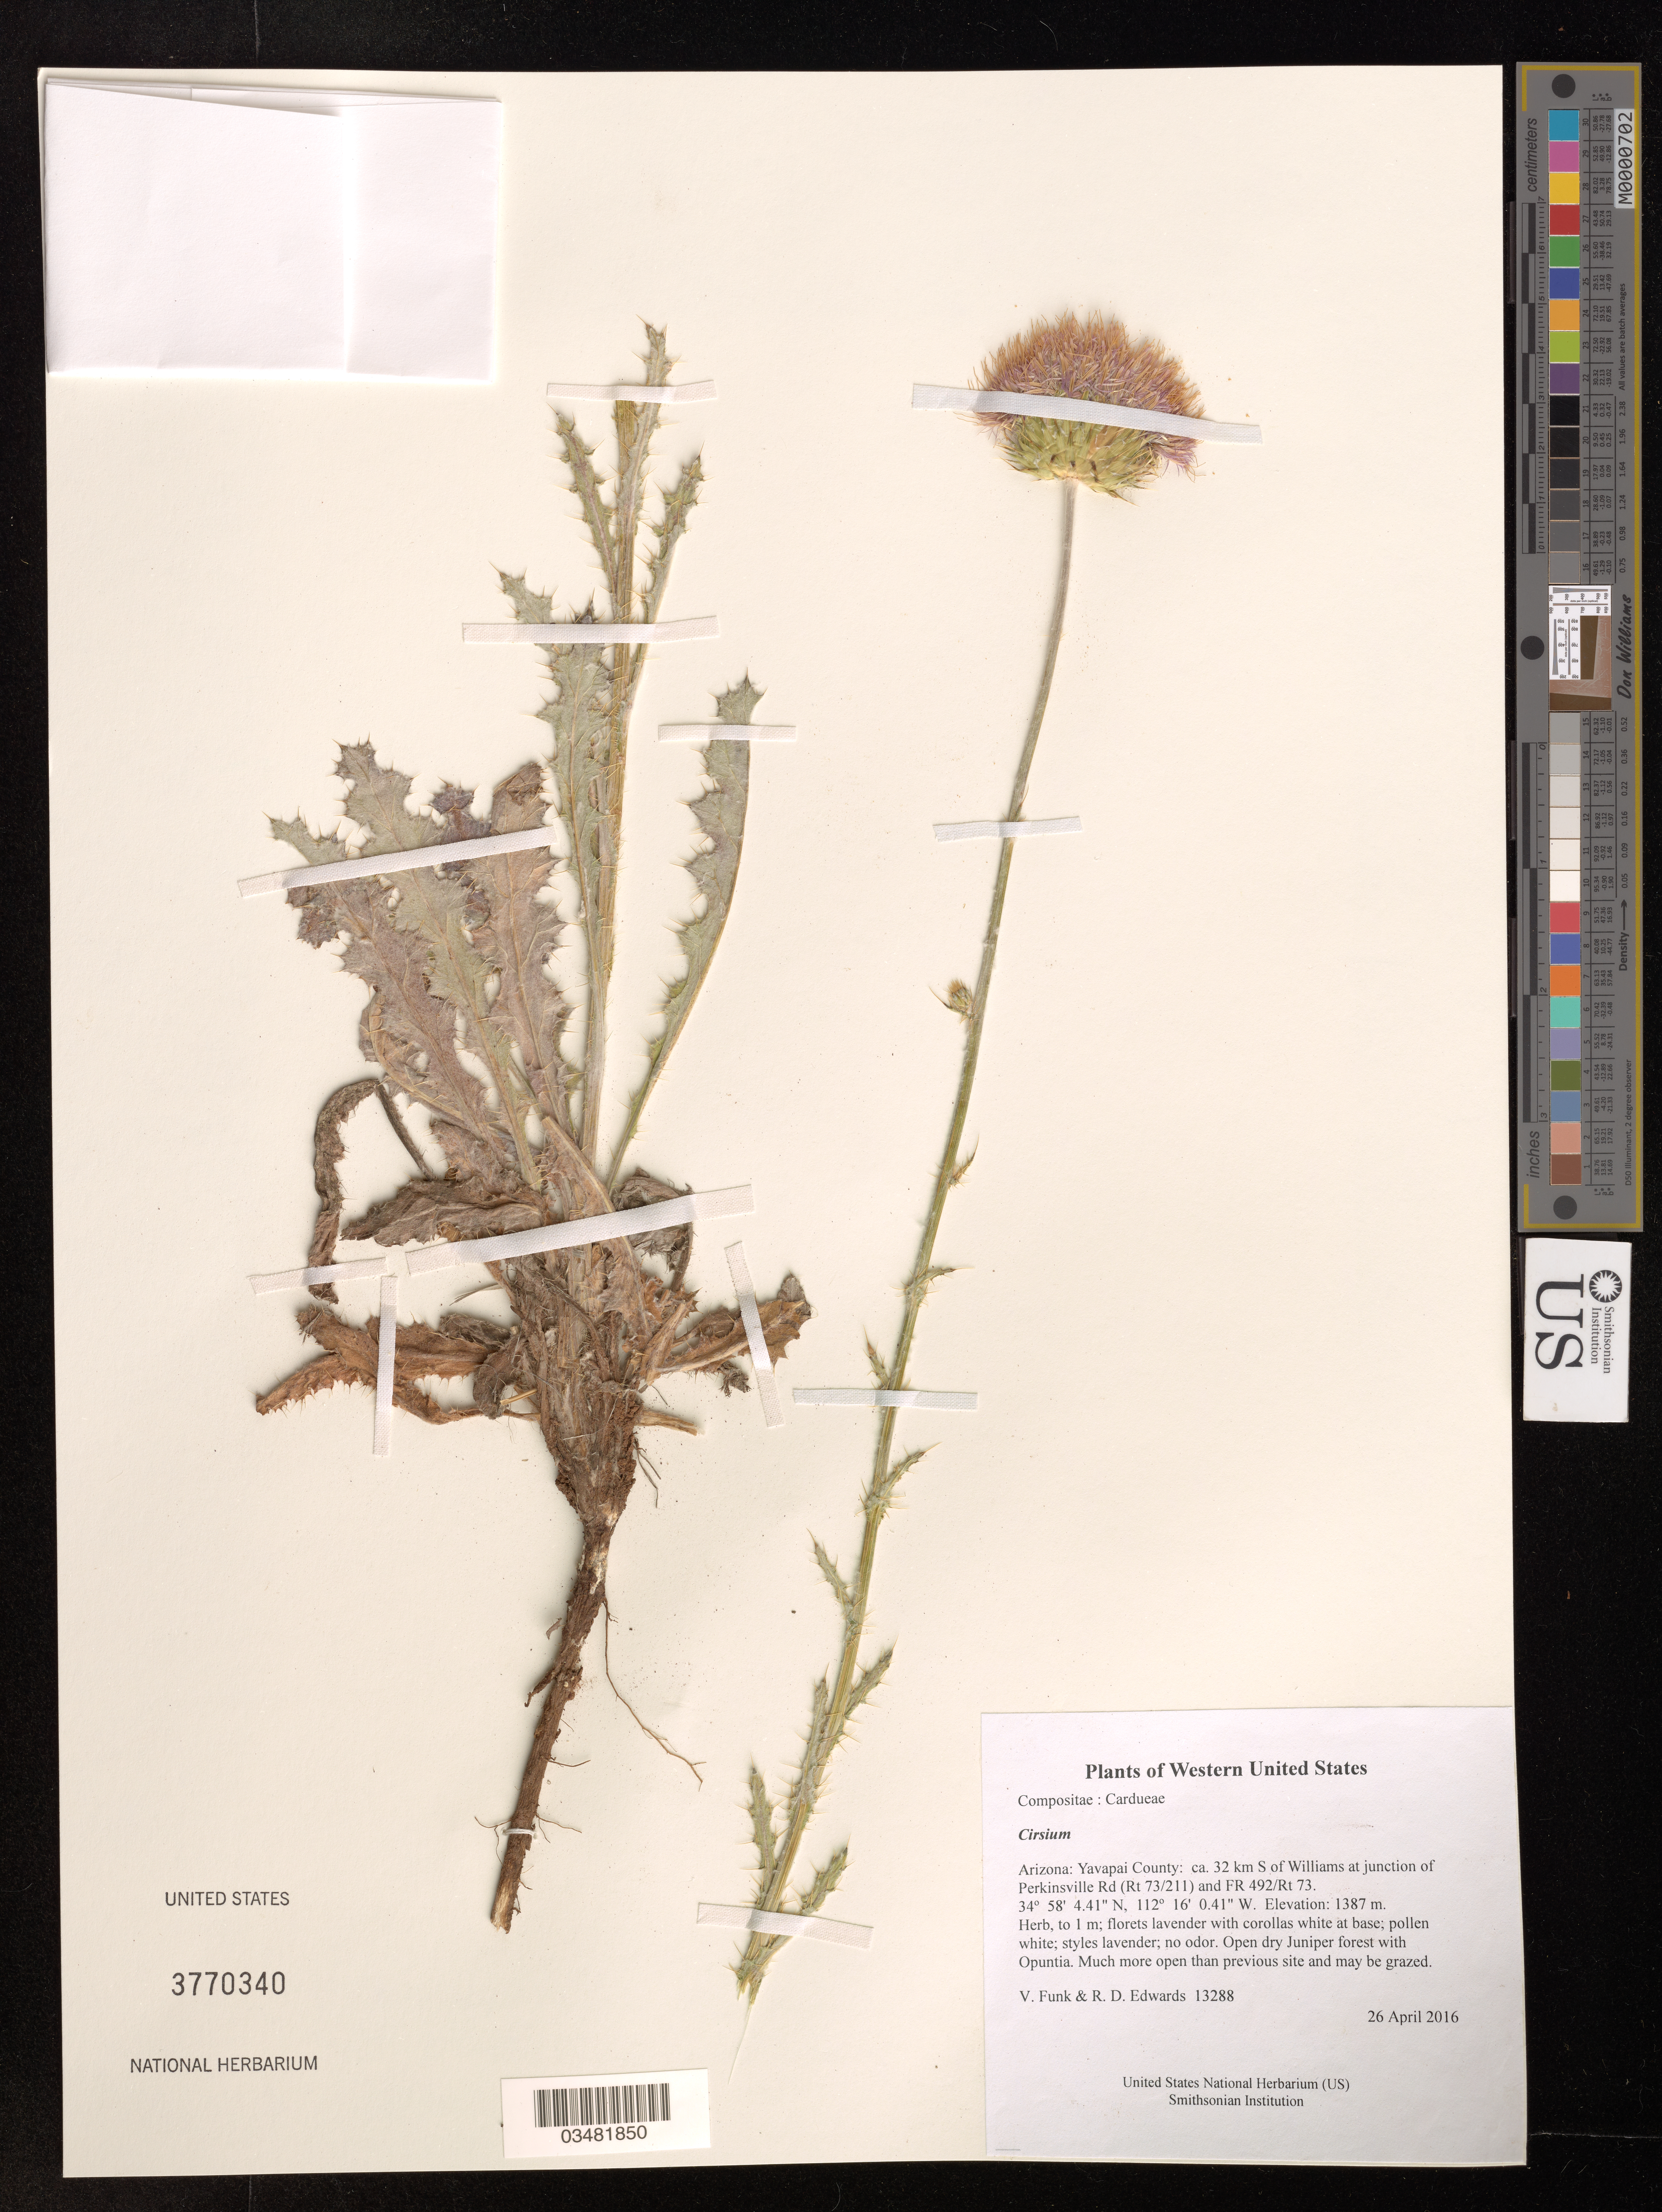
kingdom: Plantae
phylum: Tracheophyta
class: Magnoliopsida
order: Asterales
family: Asteraceae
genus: Cirsium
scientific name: Cirsium sp.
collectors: R.D. Edwards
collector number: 13288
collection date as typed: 26 April 2016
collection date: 2016-04-26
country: United States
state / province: Arizona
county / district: Yavapai County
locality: ca. 32 km S of Williams at junction of Perkinsville Rd (Rt 73/211) and FR 492/Rt 73.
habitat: Open dry Juniper forest with Opuntia. Much more open than previous site and may be grazed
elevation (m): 1387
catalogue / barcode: US 3770340